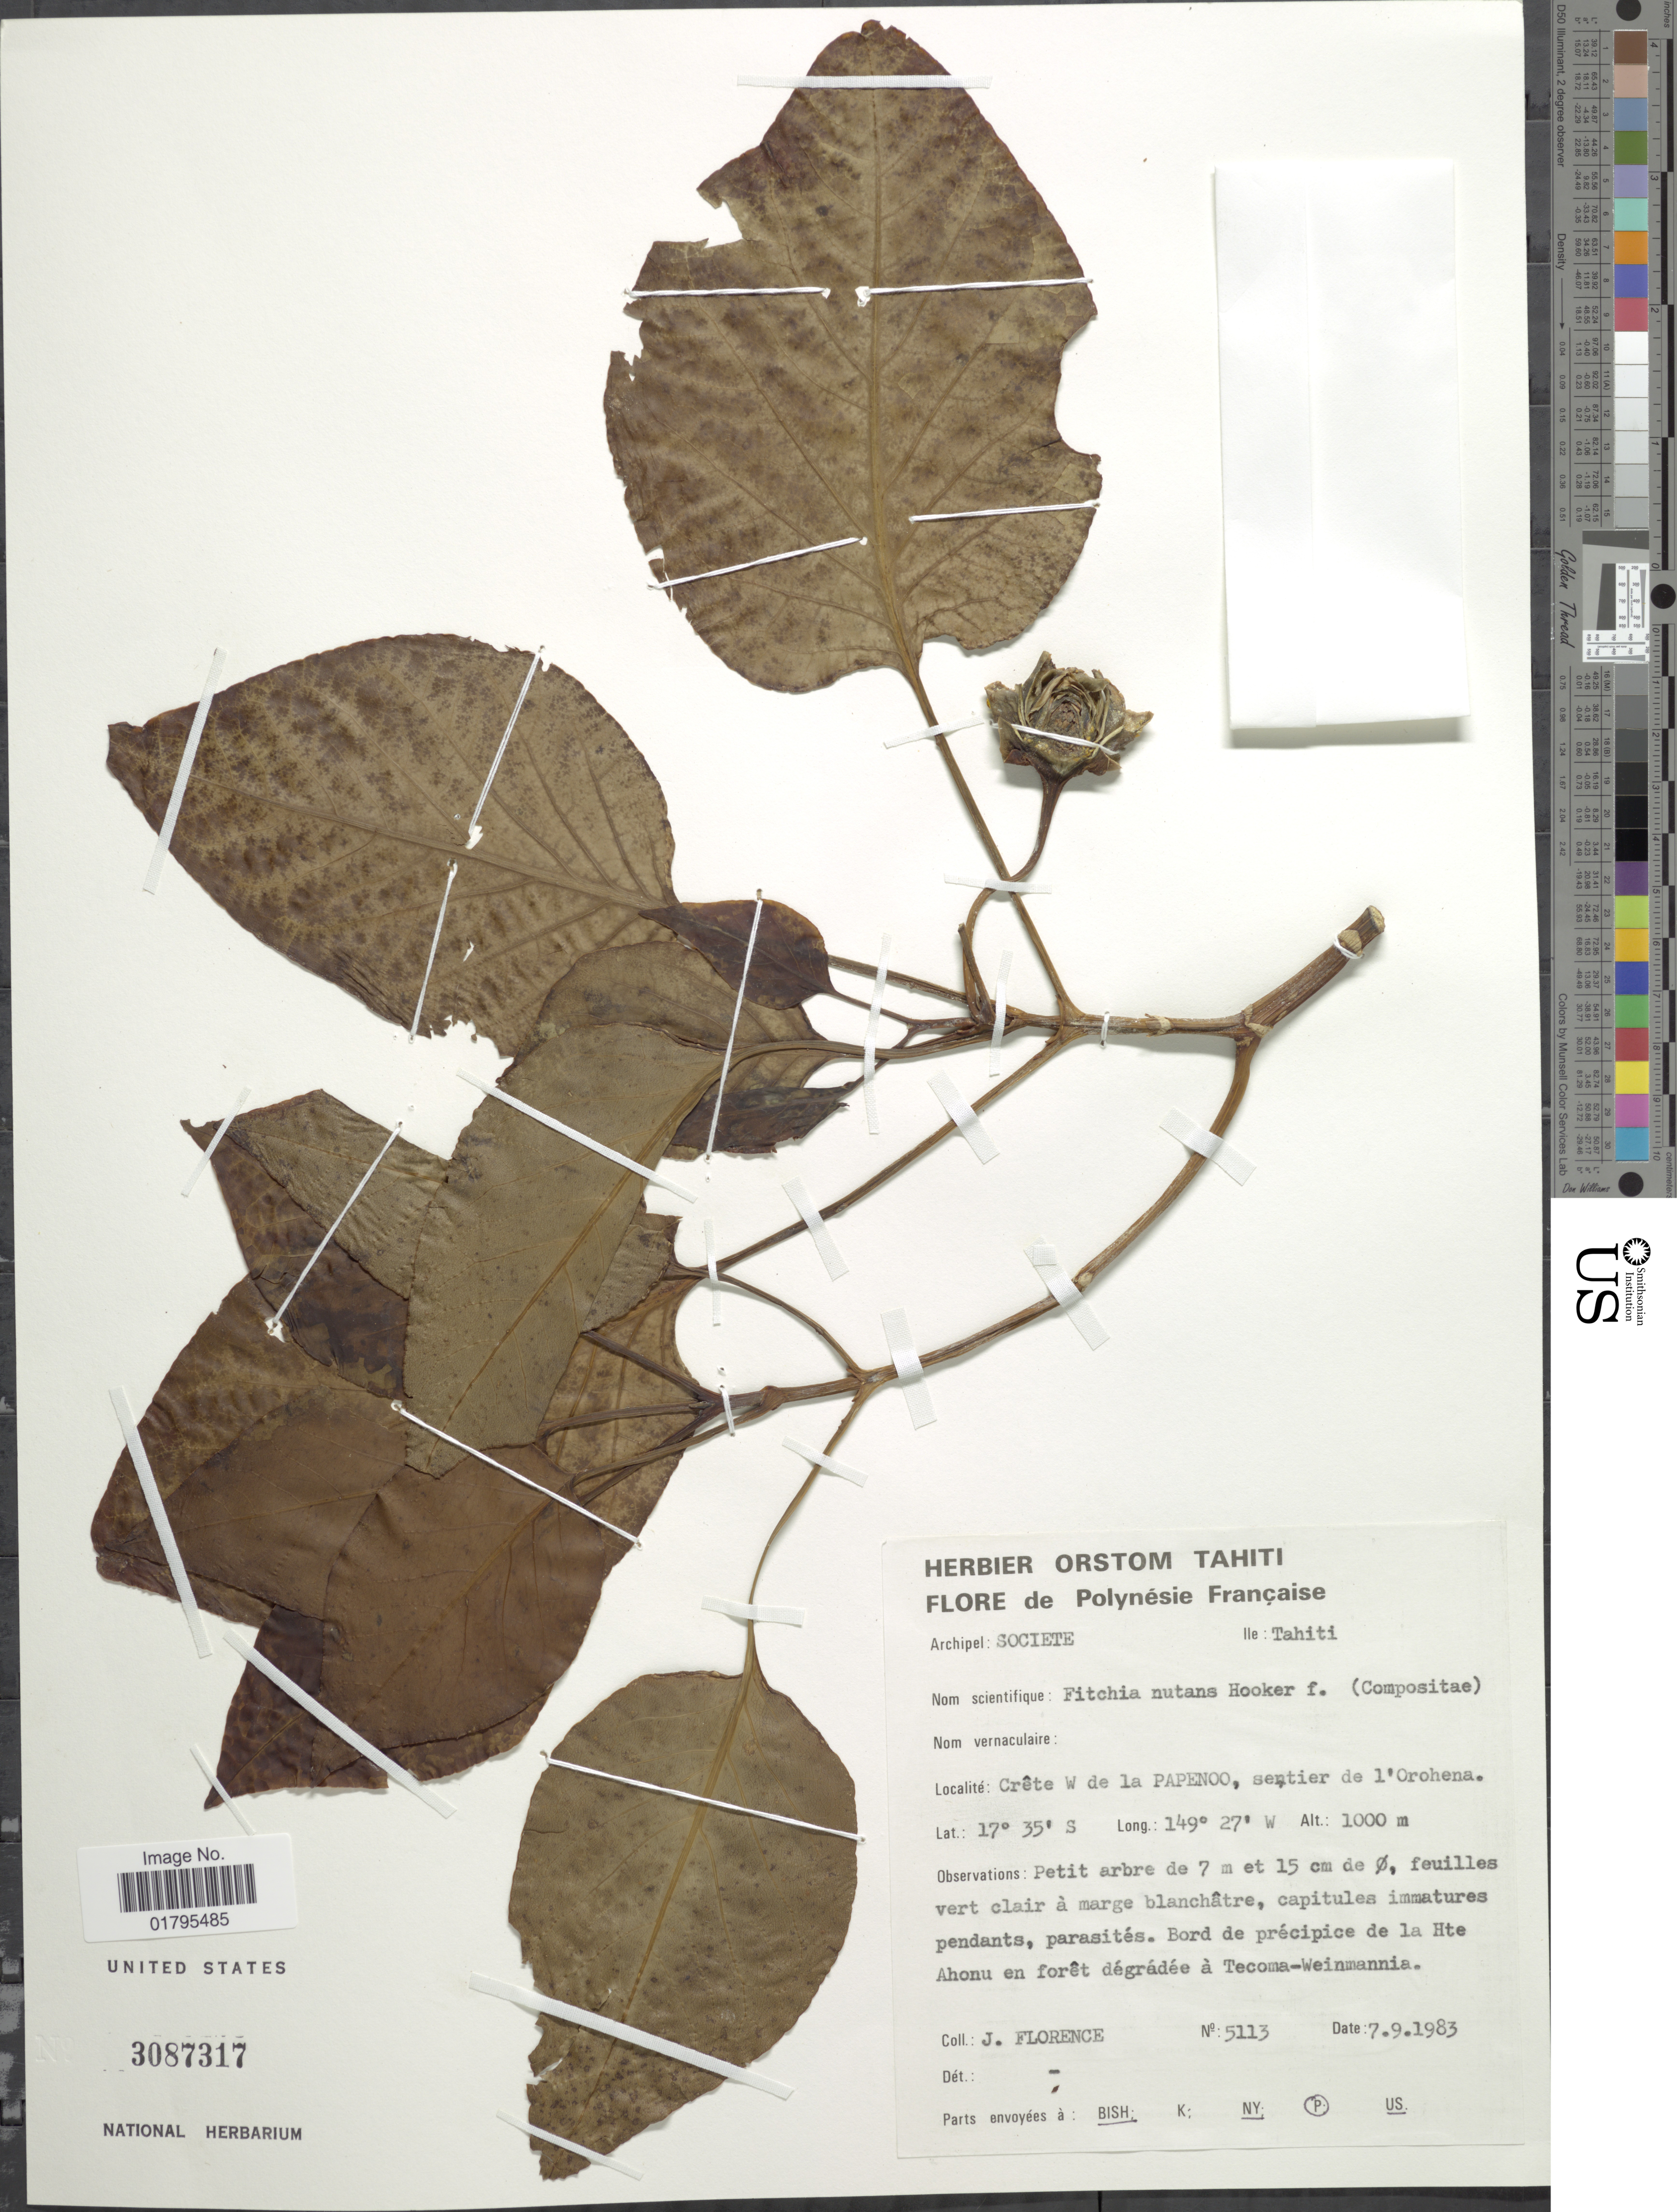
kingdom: Plantae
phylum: Tracheophyta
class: Magnoliopsida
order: Asterales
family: Asteraceae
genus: Fitchia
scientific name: Fitchia nutans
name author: Hook. f.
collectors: J. Florence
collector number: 5113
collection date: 1983-09-07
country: French Polynesia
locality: Archipel: Societe, Ile: Tahiti, Crete W de la Papeno, sentier de l'Orohena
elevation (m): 1000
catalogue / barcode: US 3087317